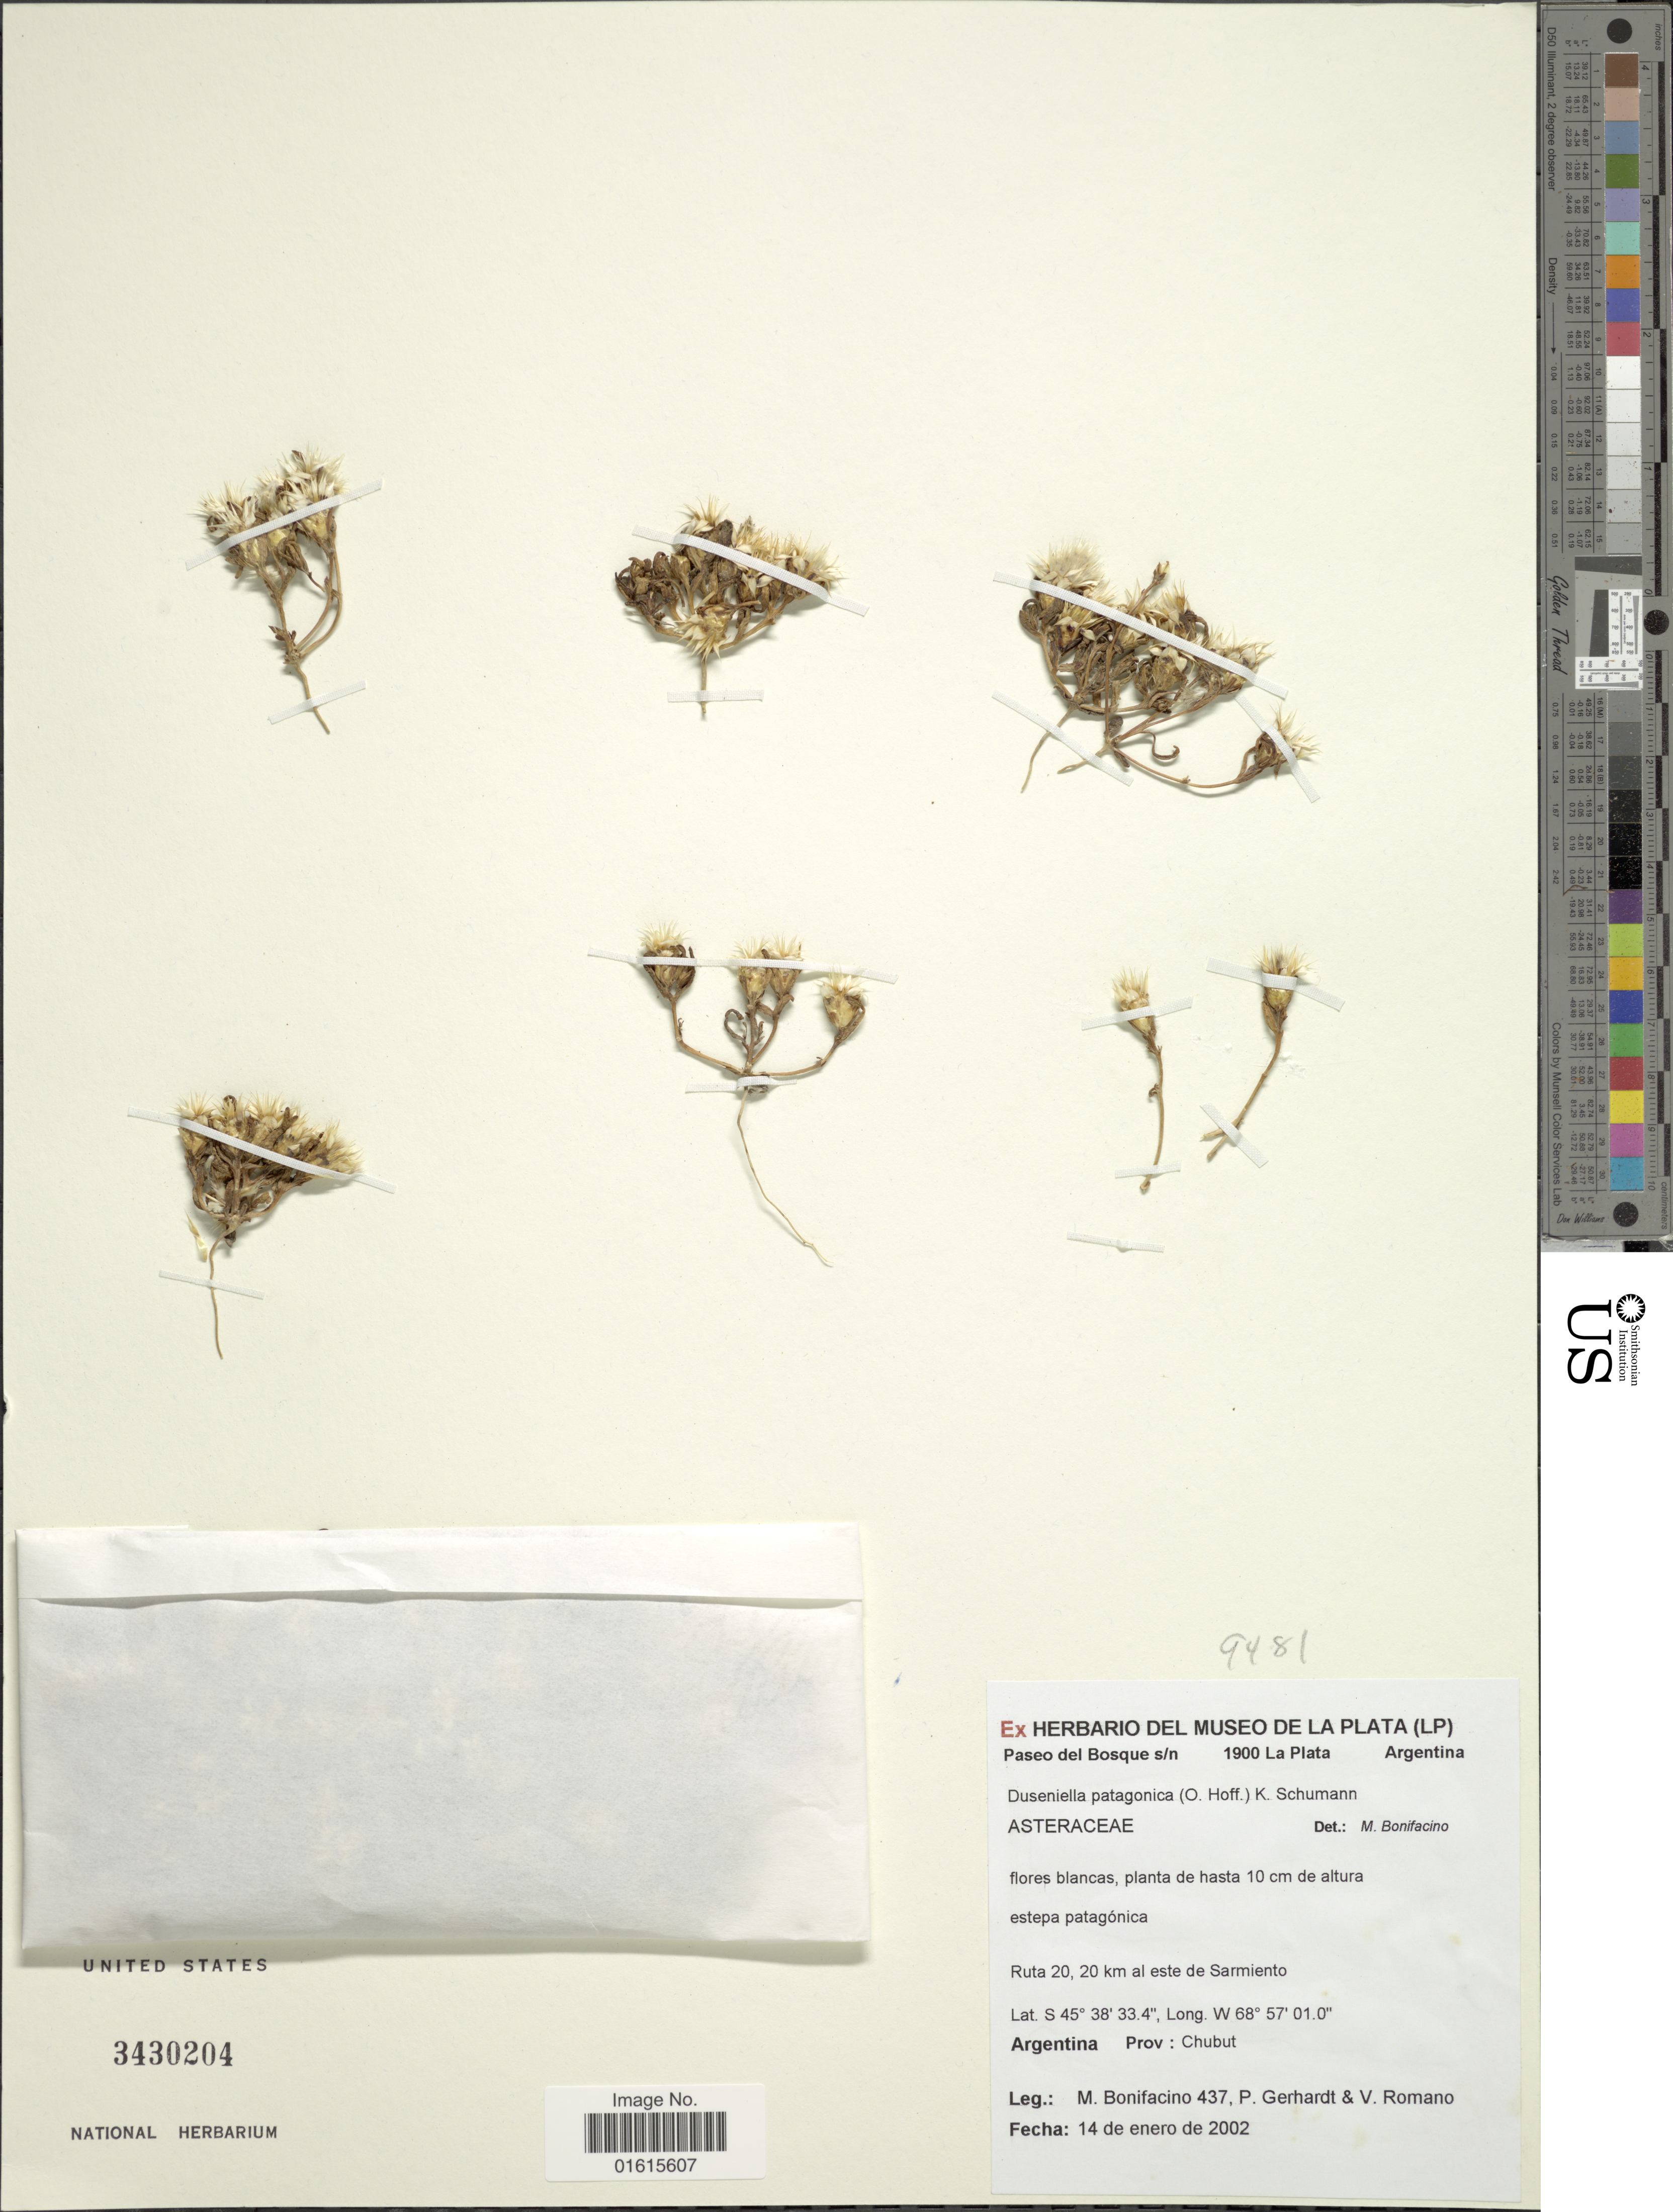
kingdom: Plantae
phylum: Tracheophyta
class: Magnoliopsida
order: Asterales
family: Asteraceae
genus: Duseniella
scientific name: Duseniella patagonica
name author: O. Hoffm.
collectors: M. Bonifacino, P. Gerhardt & V. Romano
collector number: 0437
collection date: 2002-01-14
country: Argentina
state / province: Chubut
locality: Ruta 20. 20 km al este de Sarmiento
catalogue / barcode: US 3430204